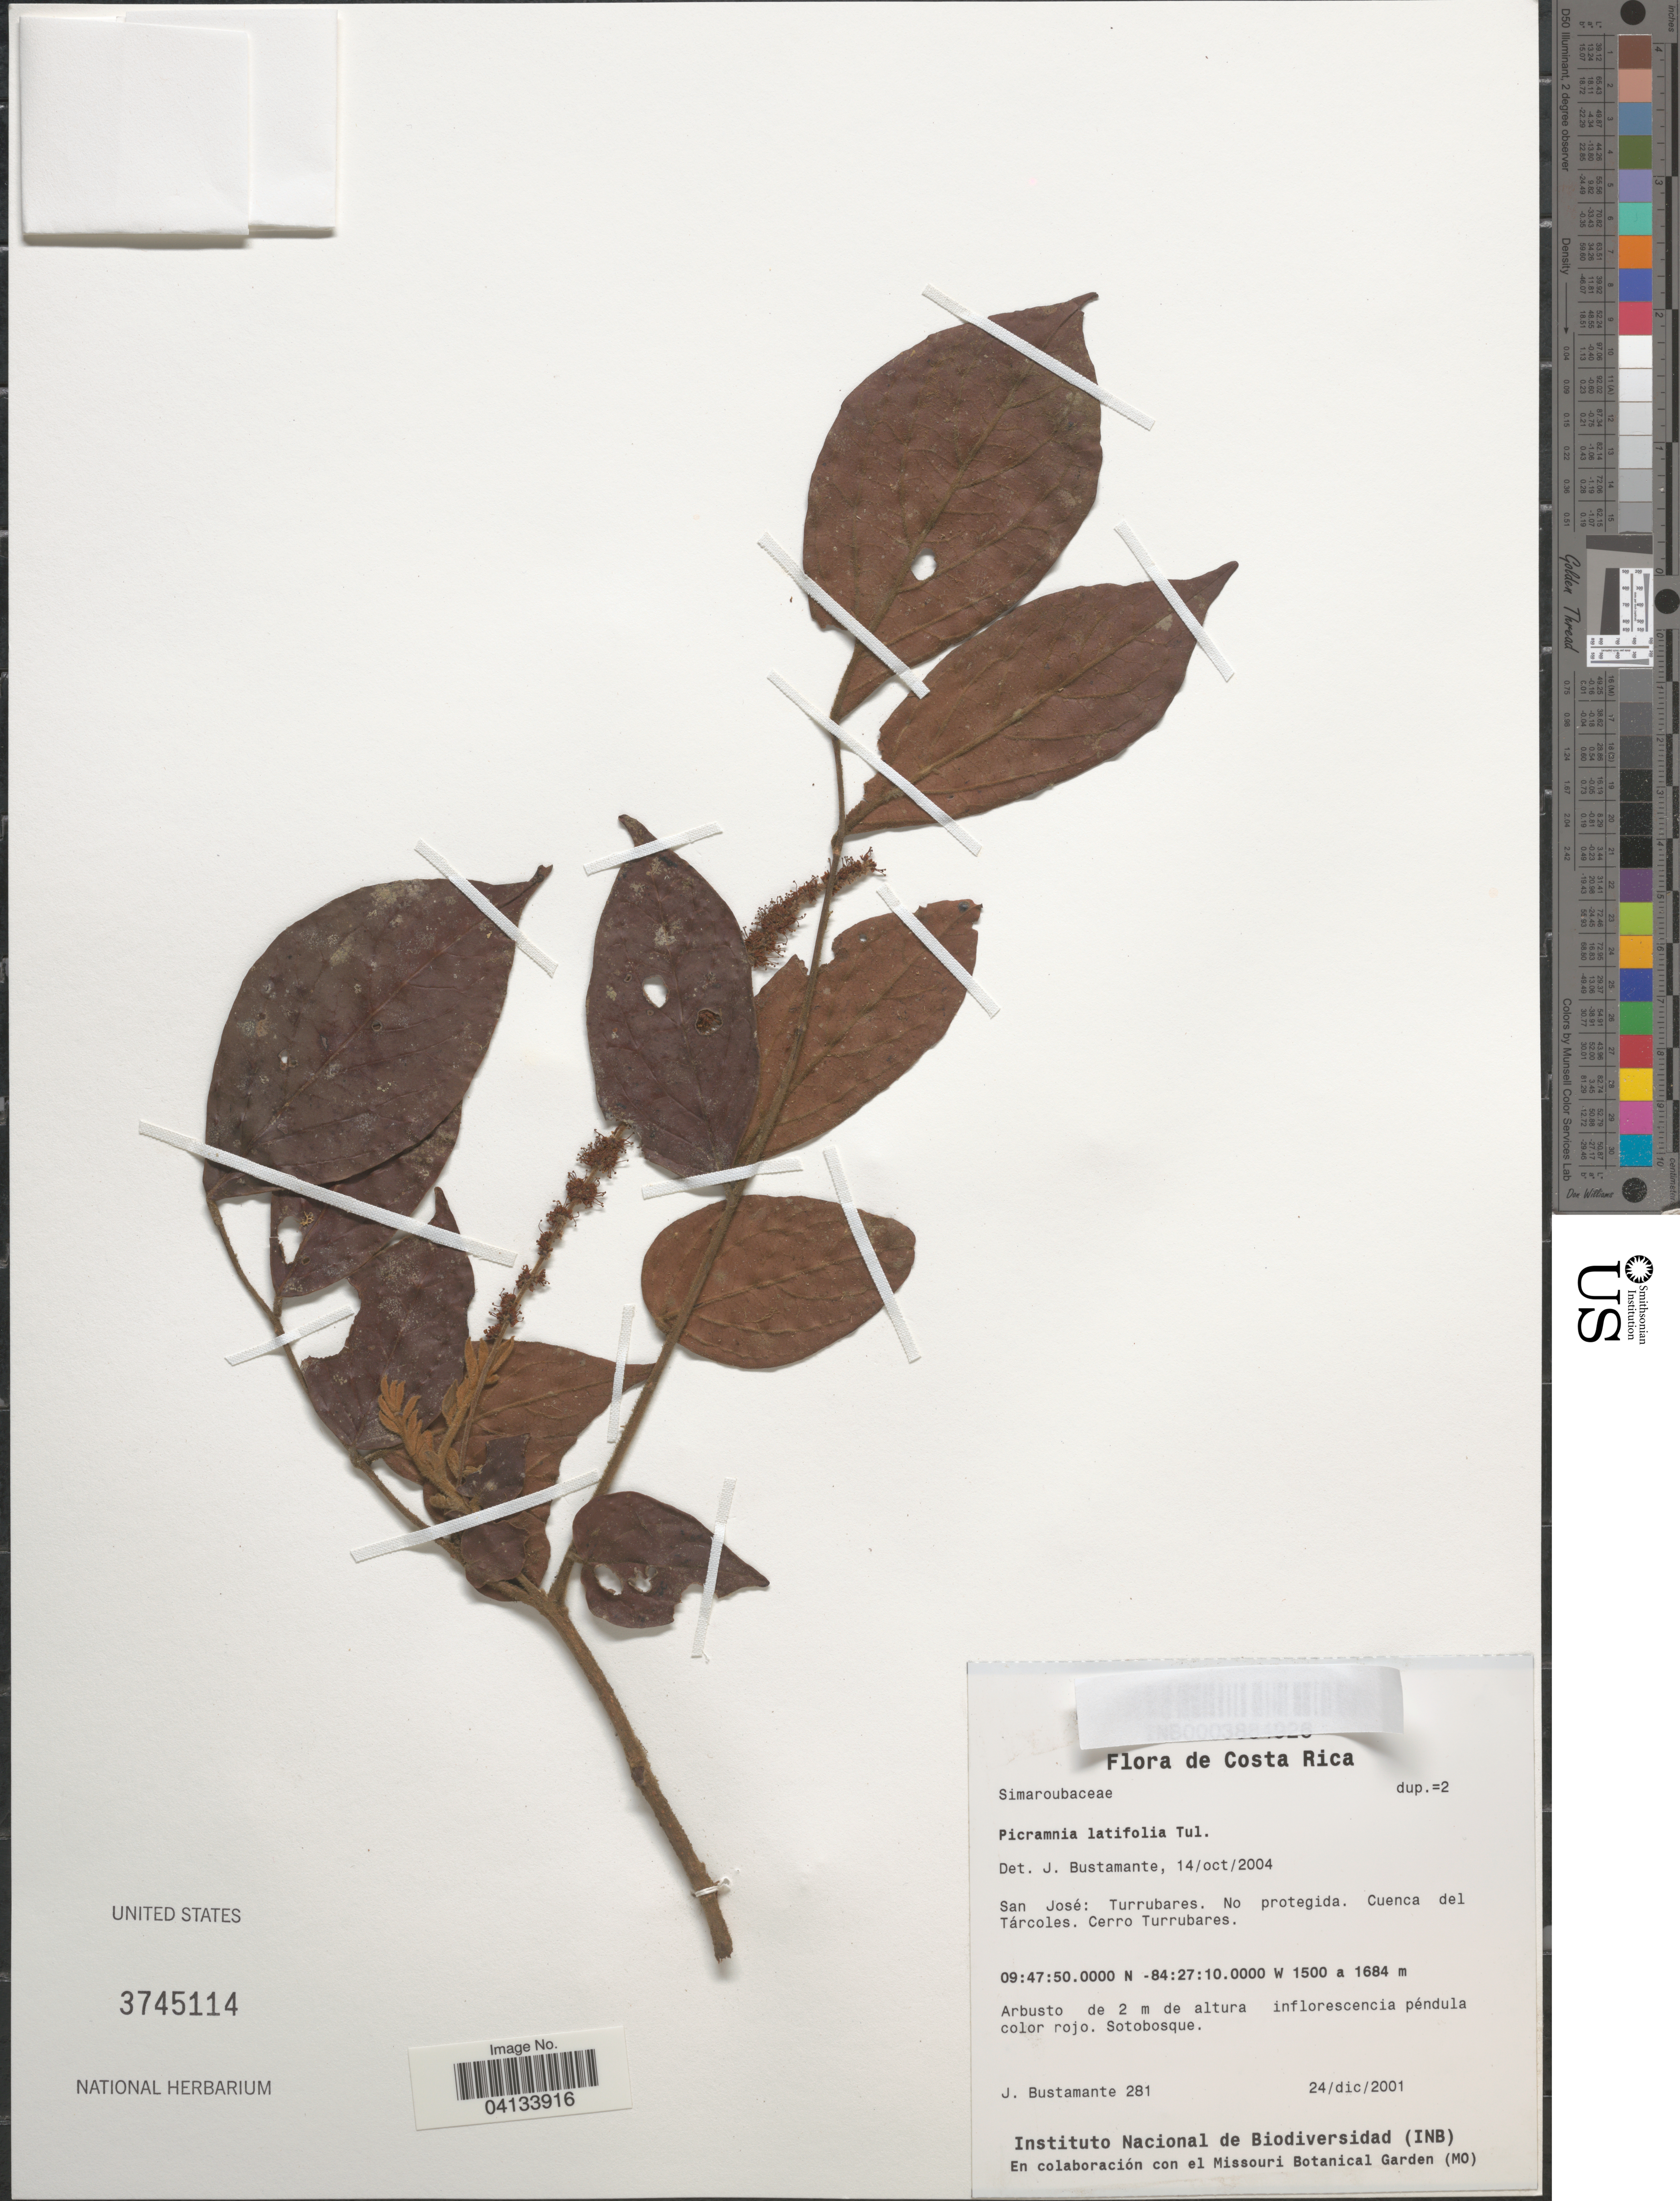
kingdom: Plantae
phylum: Tracheophyta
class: Magnoliopsida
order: Picramniales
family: Picramniaceae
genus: Picramnia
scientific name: Picramnia latifolia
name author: Tul.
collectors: J. Bustamante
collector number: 281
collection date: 2001-12-24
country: Costa Rica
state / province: San José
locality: Turrubares. No protegida. Cuenca del Tárcoles. Cerro Turrubares.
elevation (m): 1500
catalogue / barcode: US 3745114